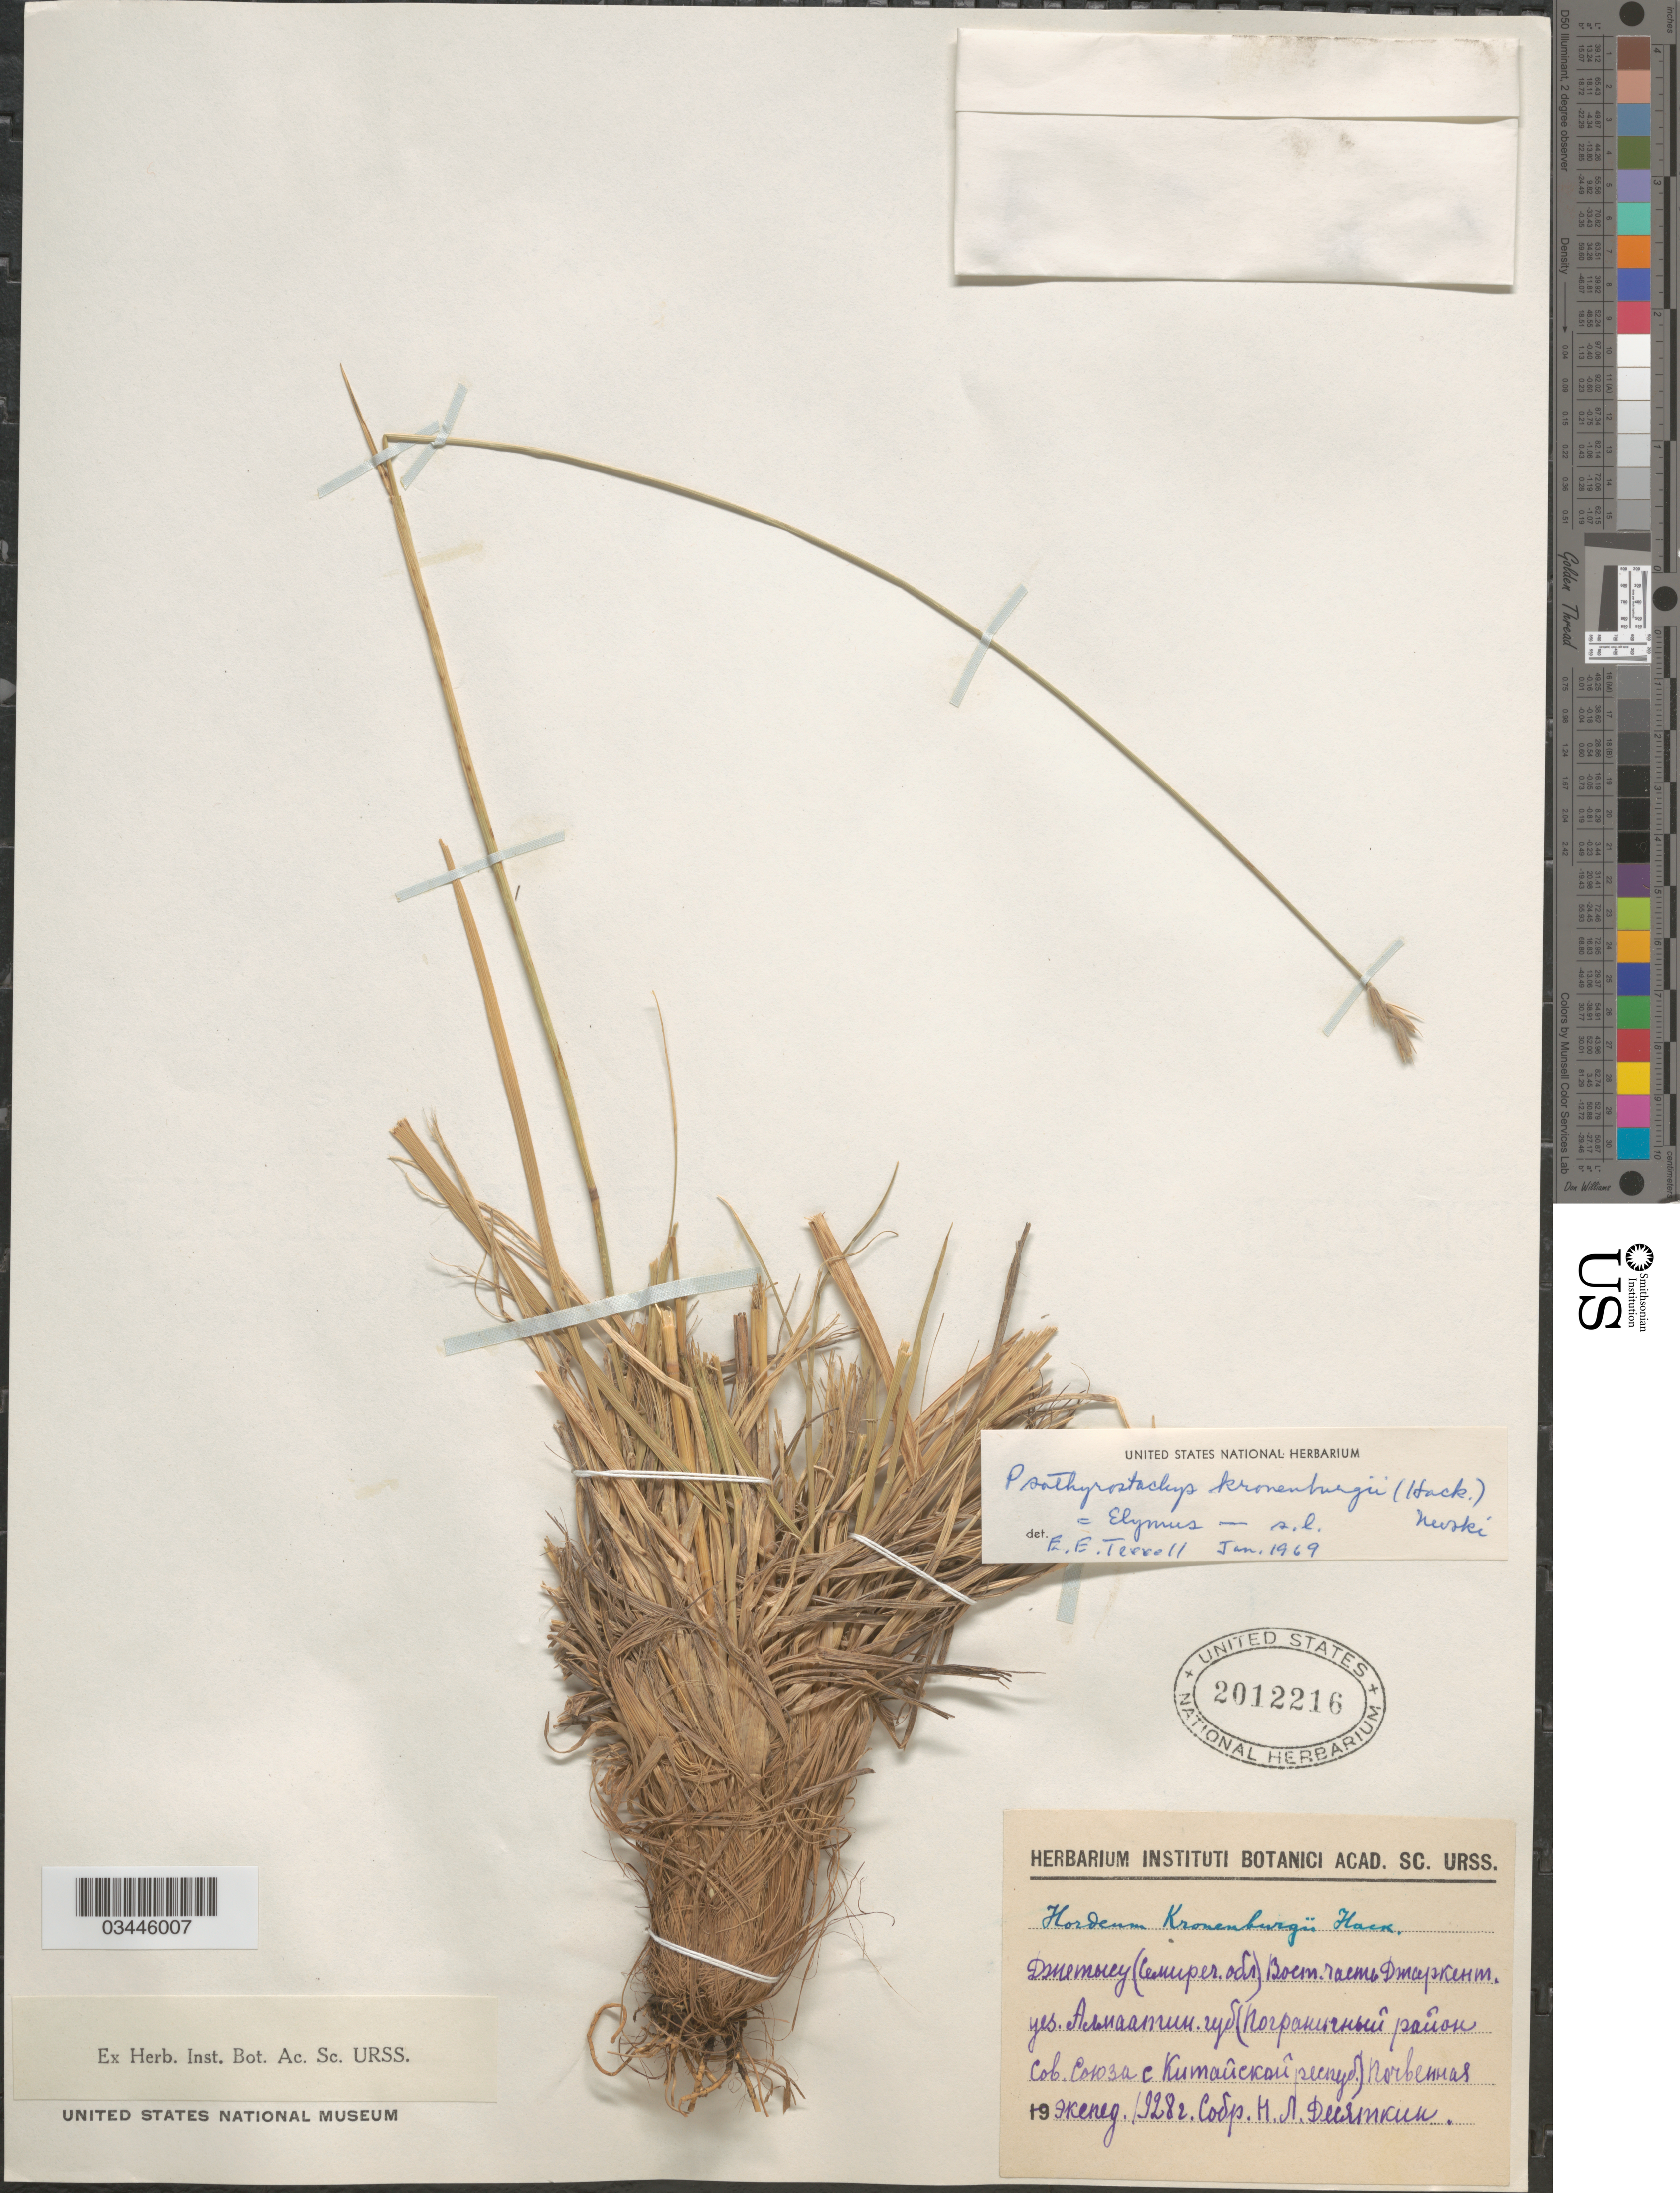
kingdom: Plantae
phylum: Tracheophyta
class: Liliopsida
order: Poales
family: Poaceae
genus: Psathyrostachys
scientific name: Psathyrostachys kronenburgii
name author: (Hack.) Nevski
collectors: N. Desyatkin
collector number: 9282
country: Kazakhstan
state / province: Almaty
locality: West part of Almaty region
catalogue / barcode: US 2012216